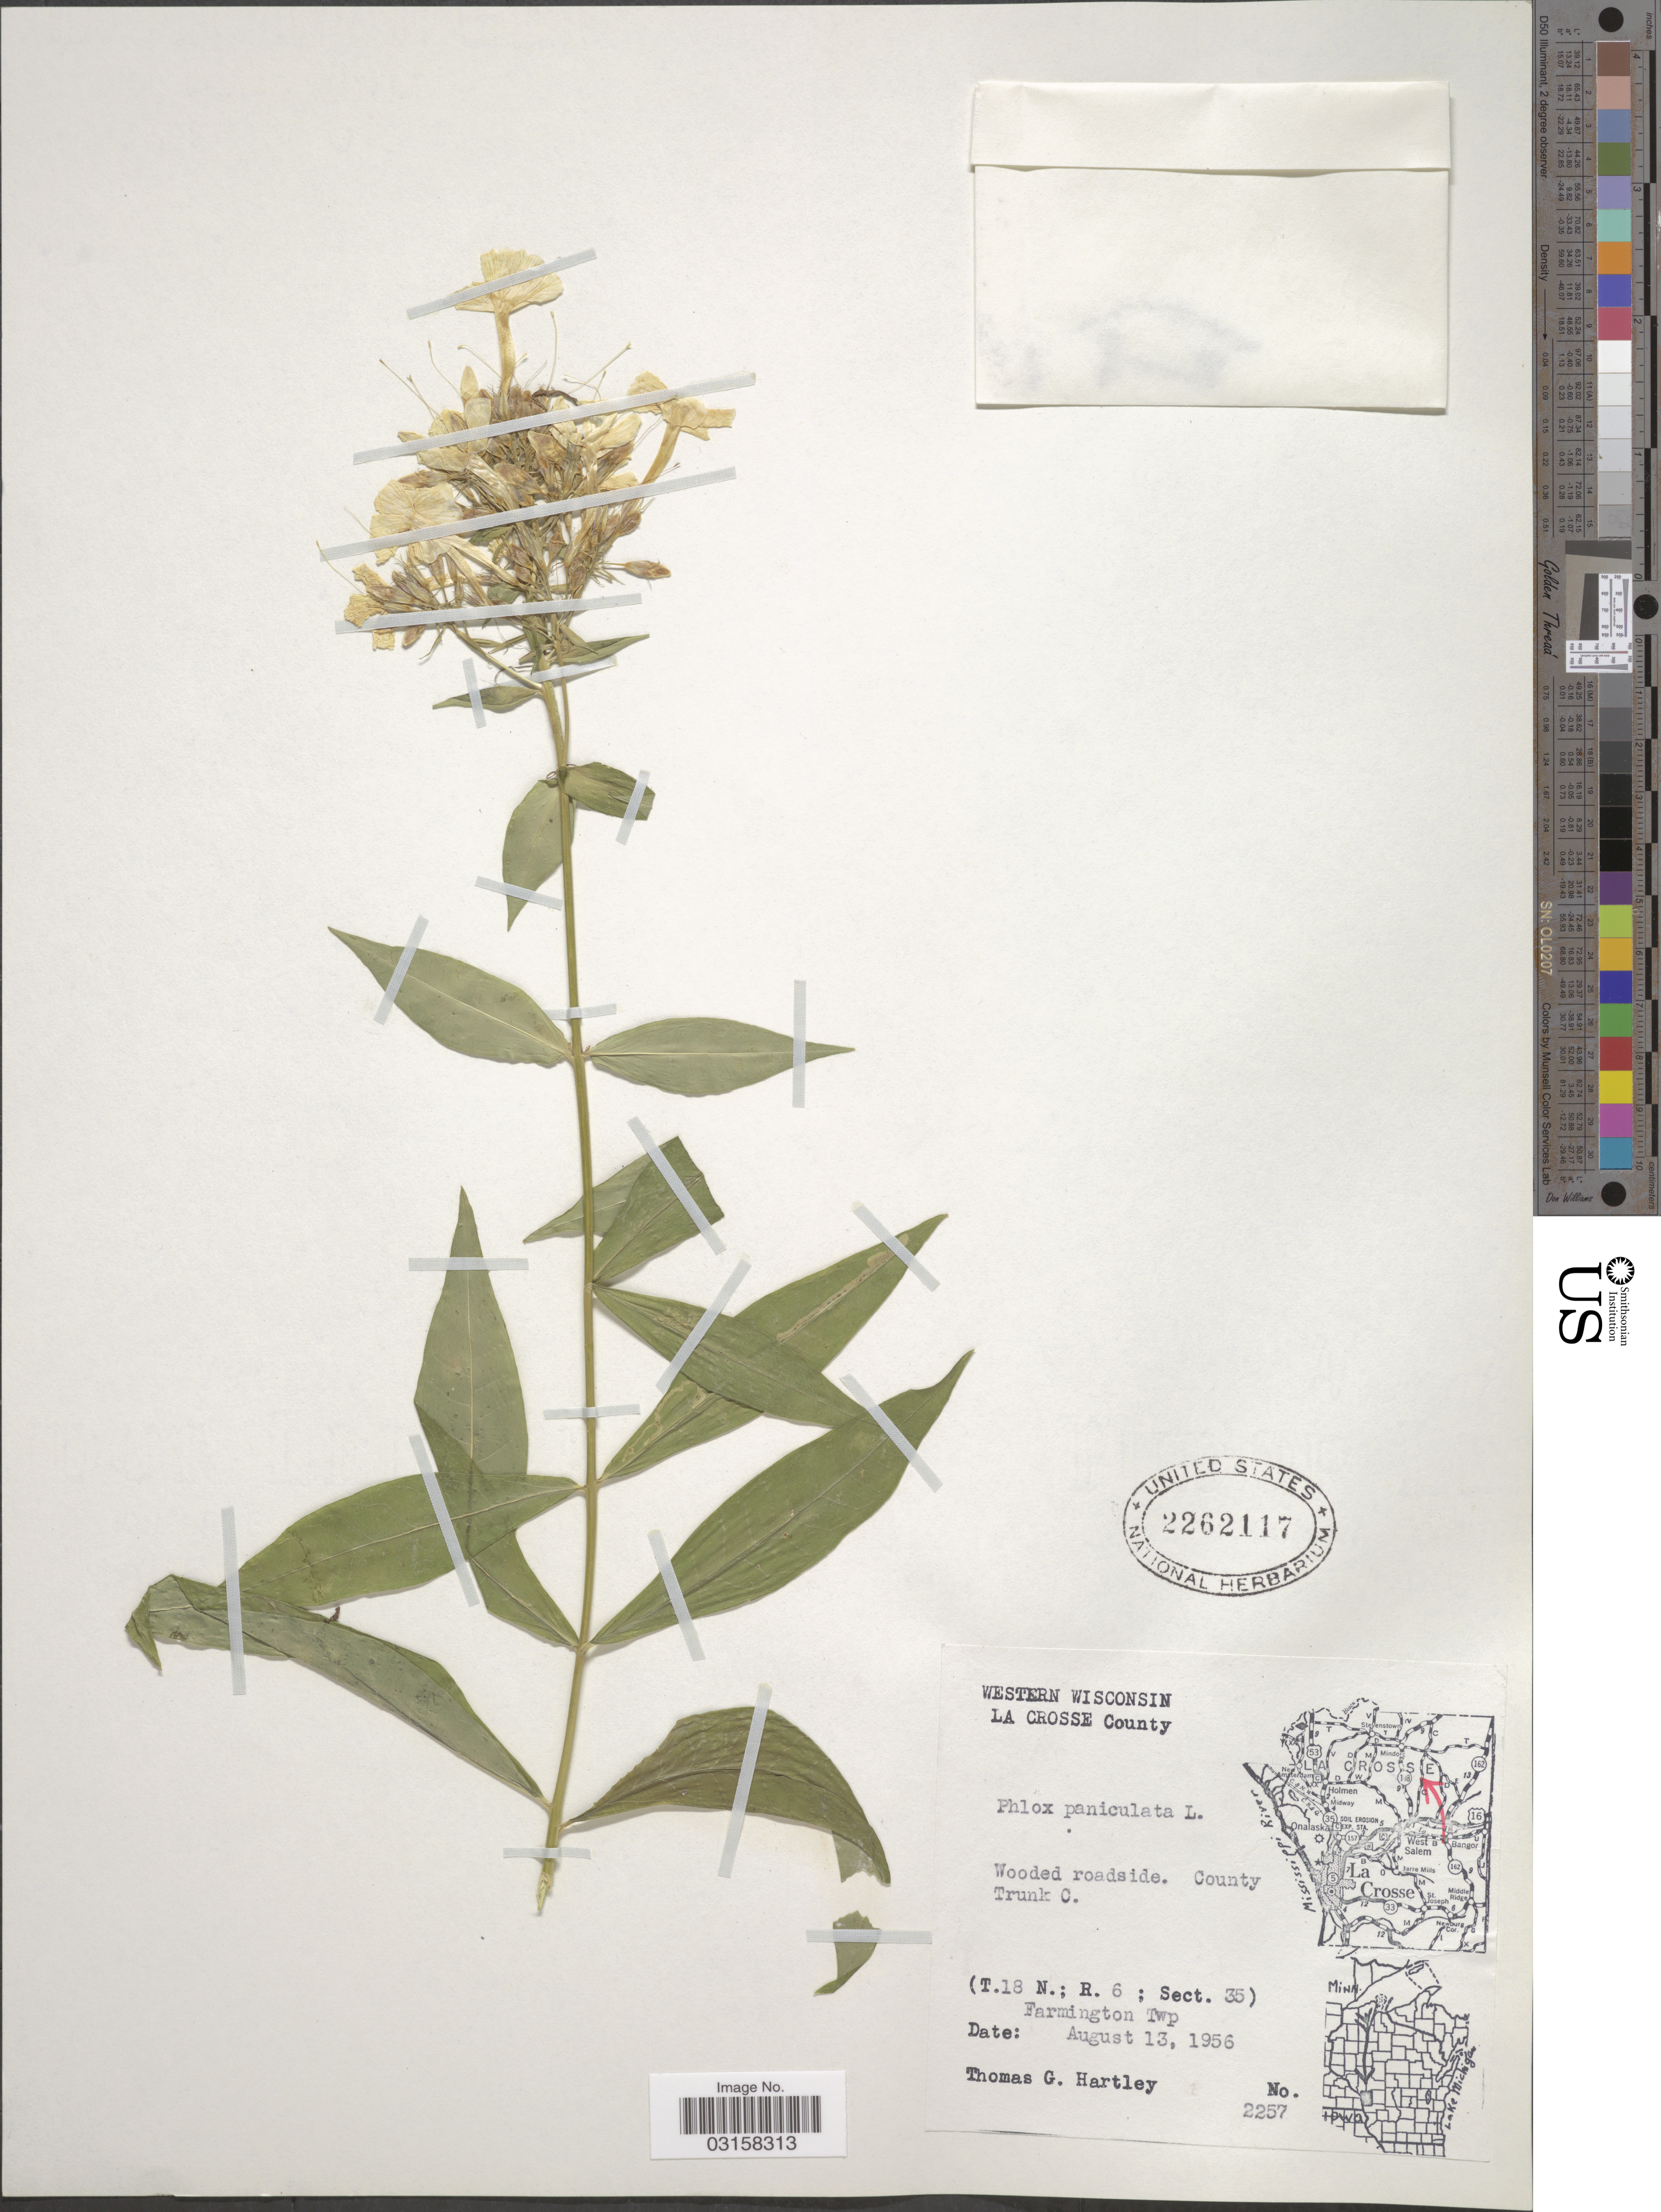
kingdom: Plantae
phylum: Tracheophyta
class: Magnoliopsida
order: Ericales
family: Polemoniaceae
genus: Phlox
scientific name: Phlox paniculata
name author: L.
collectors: T. G. Hartley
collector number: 2257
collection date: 1956-08-13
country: United States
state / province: Wisconsin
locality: Western Wisconsin. La Crosse County. County Trunk C. (T. 18 N.; R. 6 ; Sect. 35). Farmington Twp.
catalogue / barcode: US 2262117